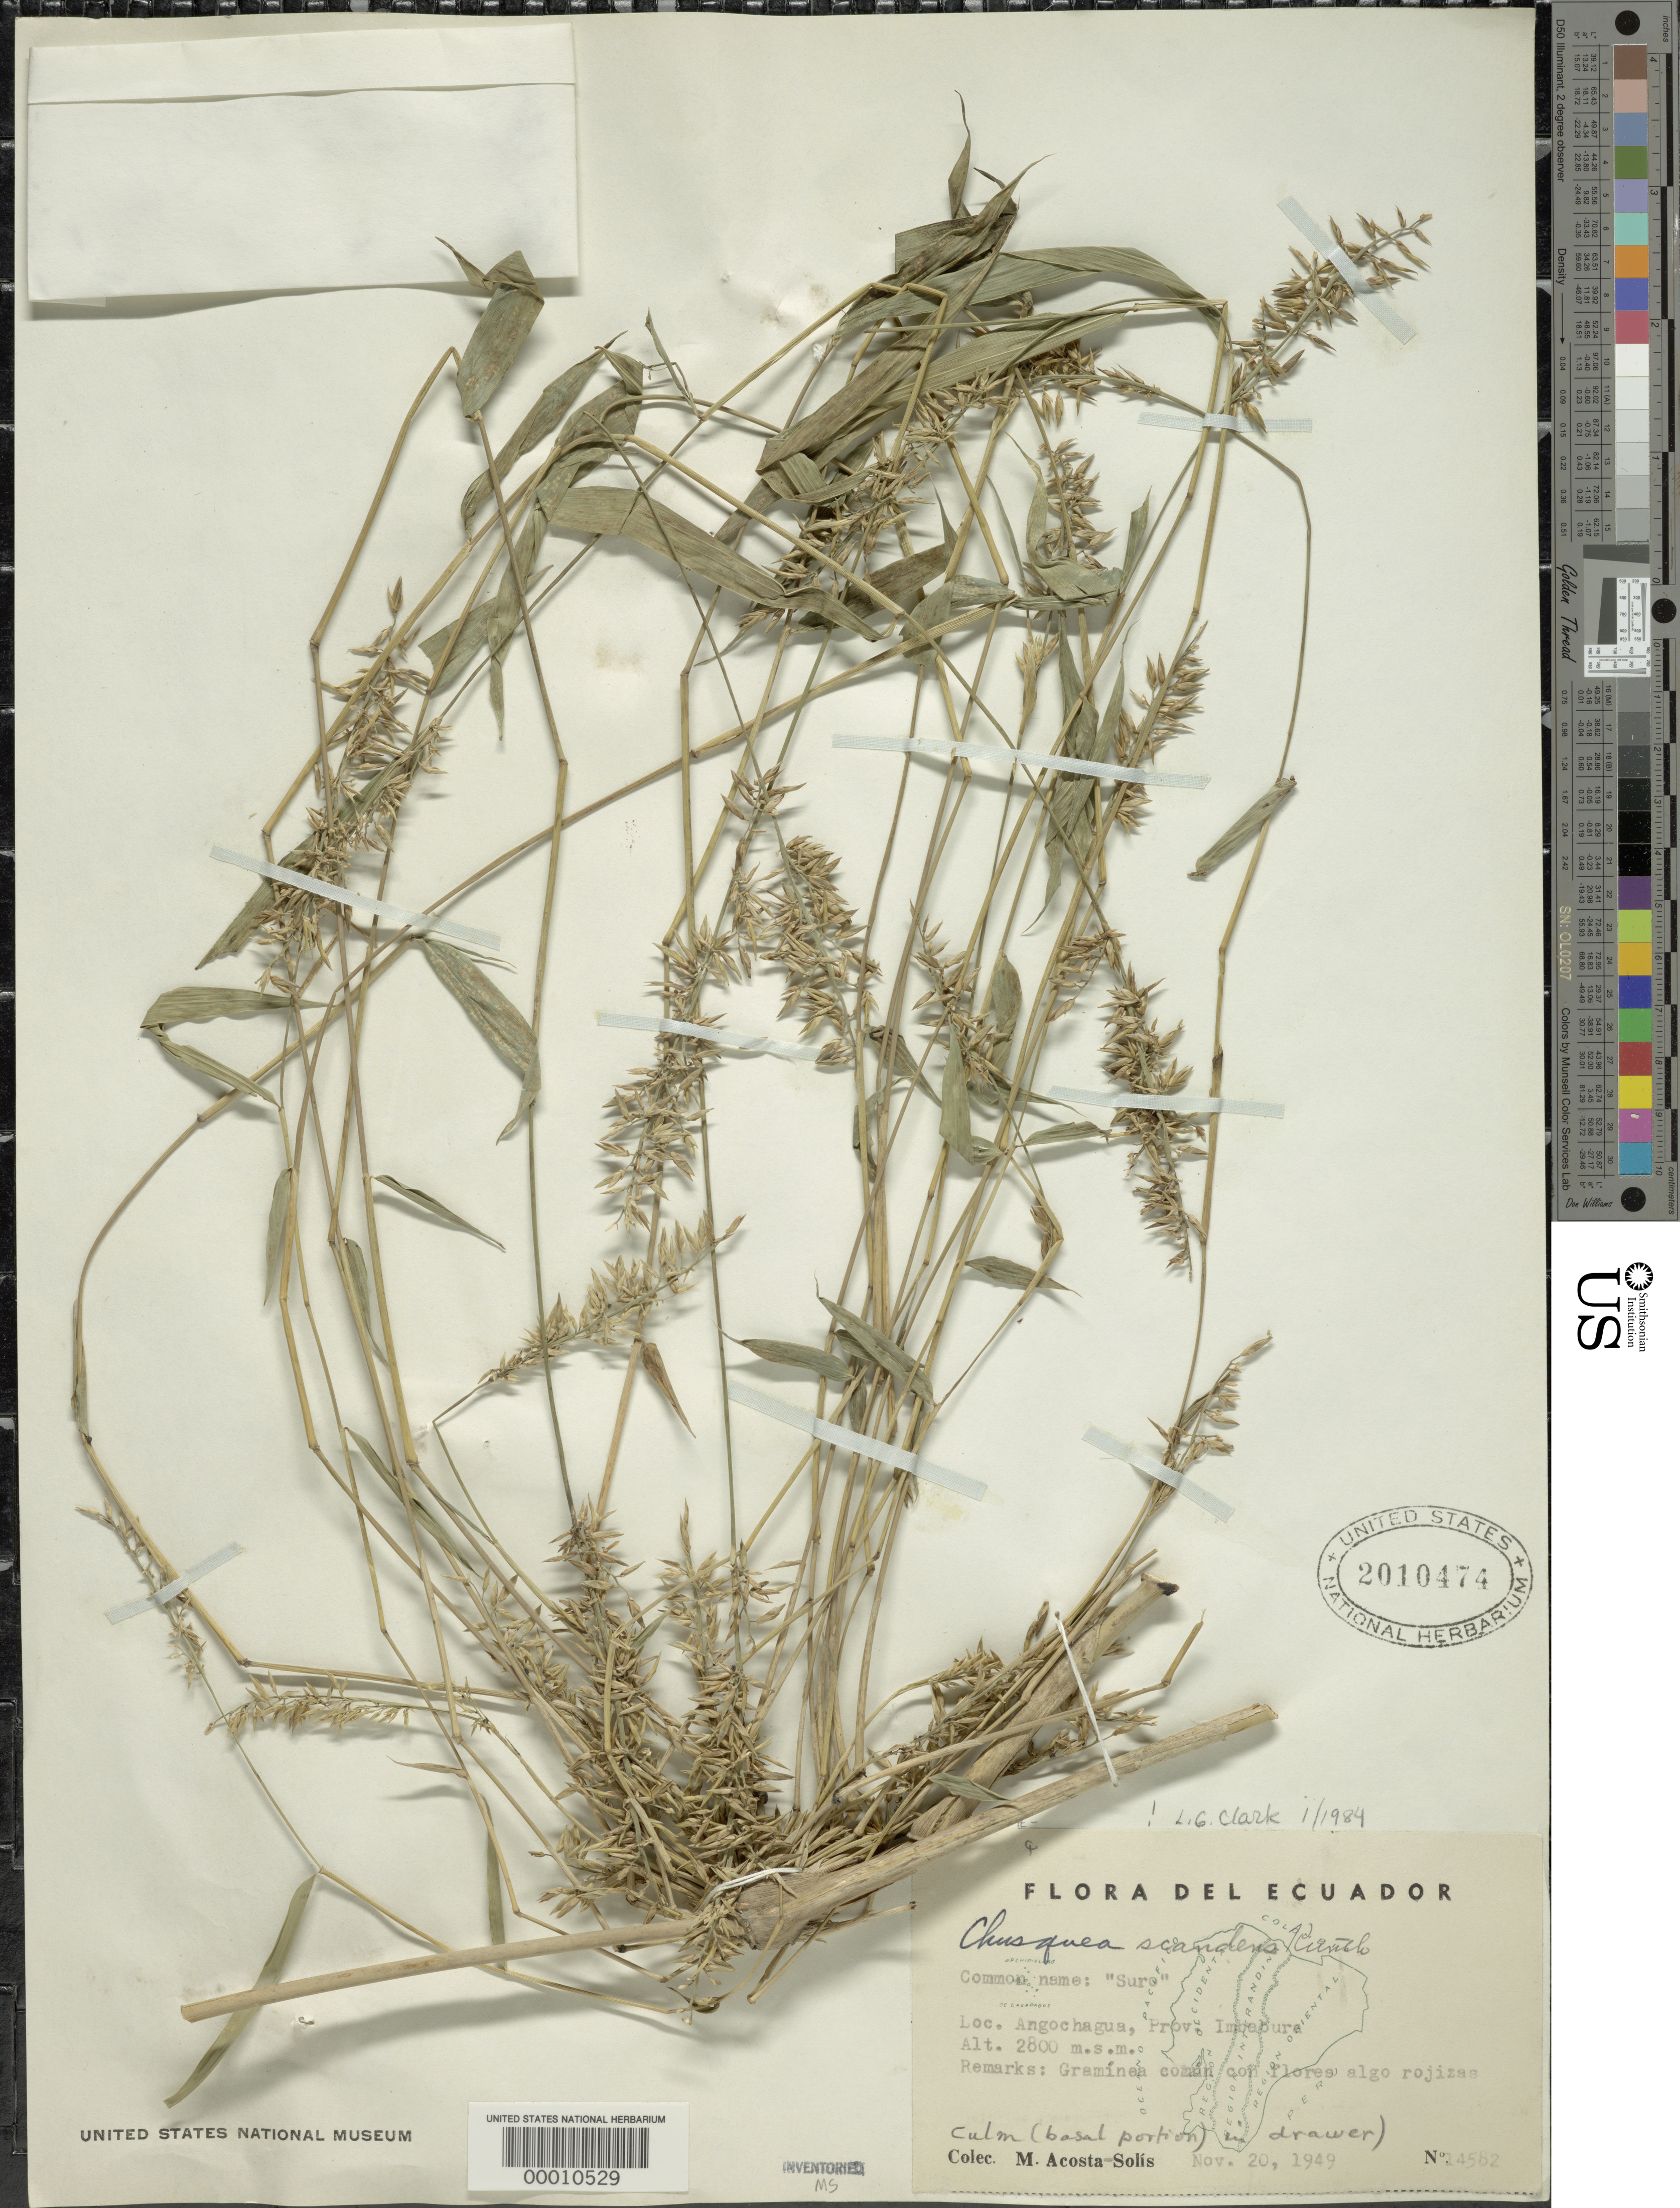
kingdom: Plantae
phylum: Tracheophyta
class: Liliopsida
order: Poales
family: Poaceae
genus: Chusquea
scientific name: Chusquea scandens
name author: Kunth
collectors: M. Acosta Solis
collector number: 14582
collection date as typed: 20 Nov 1949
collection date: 1949-11-20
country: Ecuador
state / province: Imbabura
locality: Angochagua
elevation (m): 2800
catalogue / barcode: US 2010474